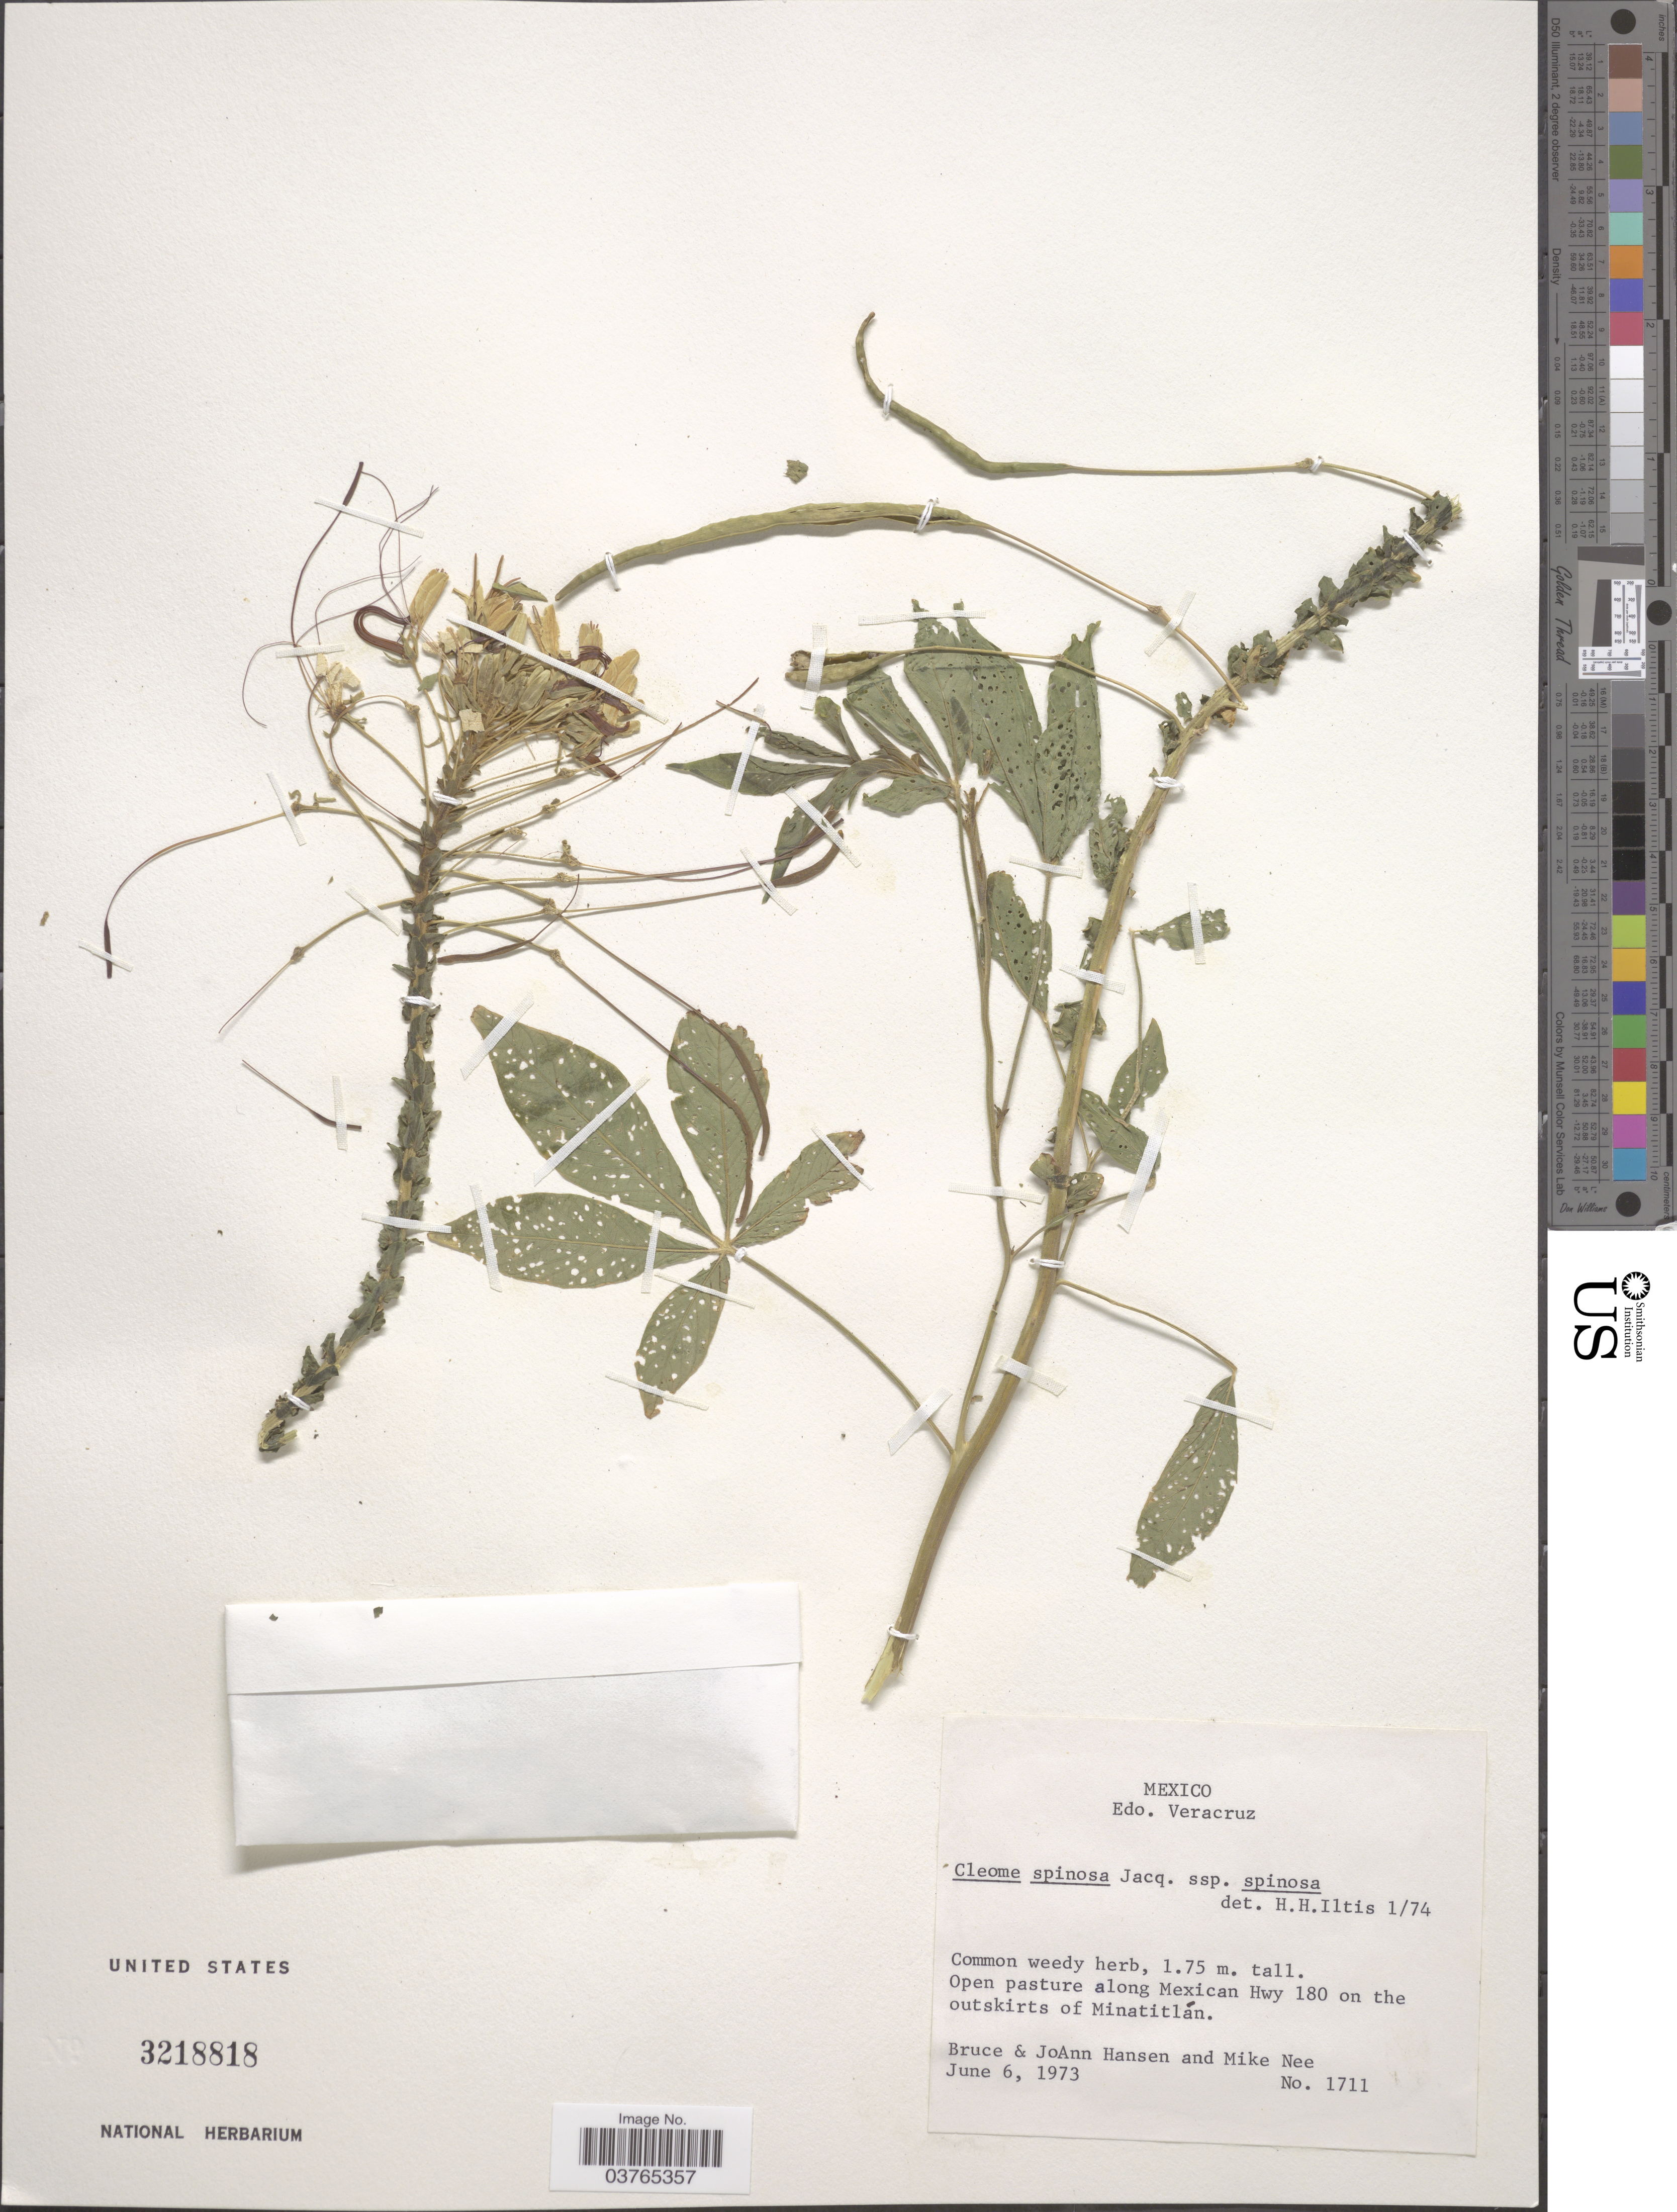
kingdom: Plantae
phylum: Tracheophyta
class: Magnoliopsida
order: Brassicales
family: Cleomaceae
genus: Tarenaya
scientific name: Tarenaya spinosa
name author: (Jacq.) Raf.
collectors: B. Hansen, J. Hansen & M. Nee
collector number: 1711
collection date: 1973-06-06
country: Mexico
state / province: Veracruz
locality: Edo. Veracruz. Open pasture along Mexican Hwy 180 on the outskirts of Minatitlán.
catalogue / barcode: US 3218818